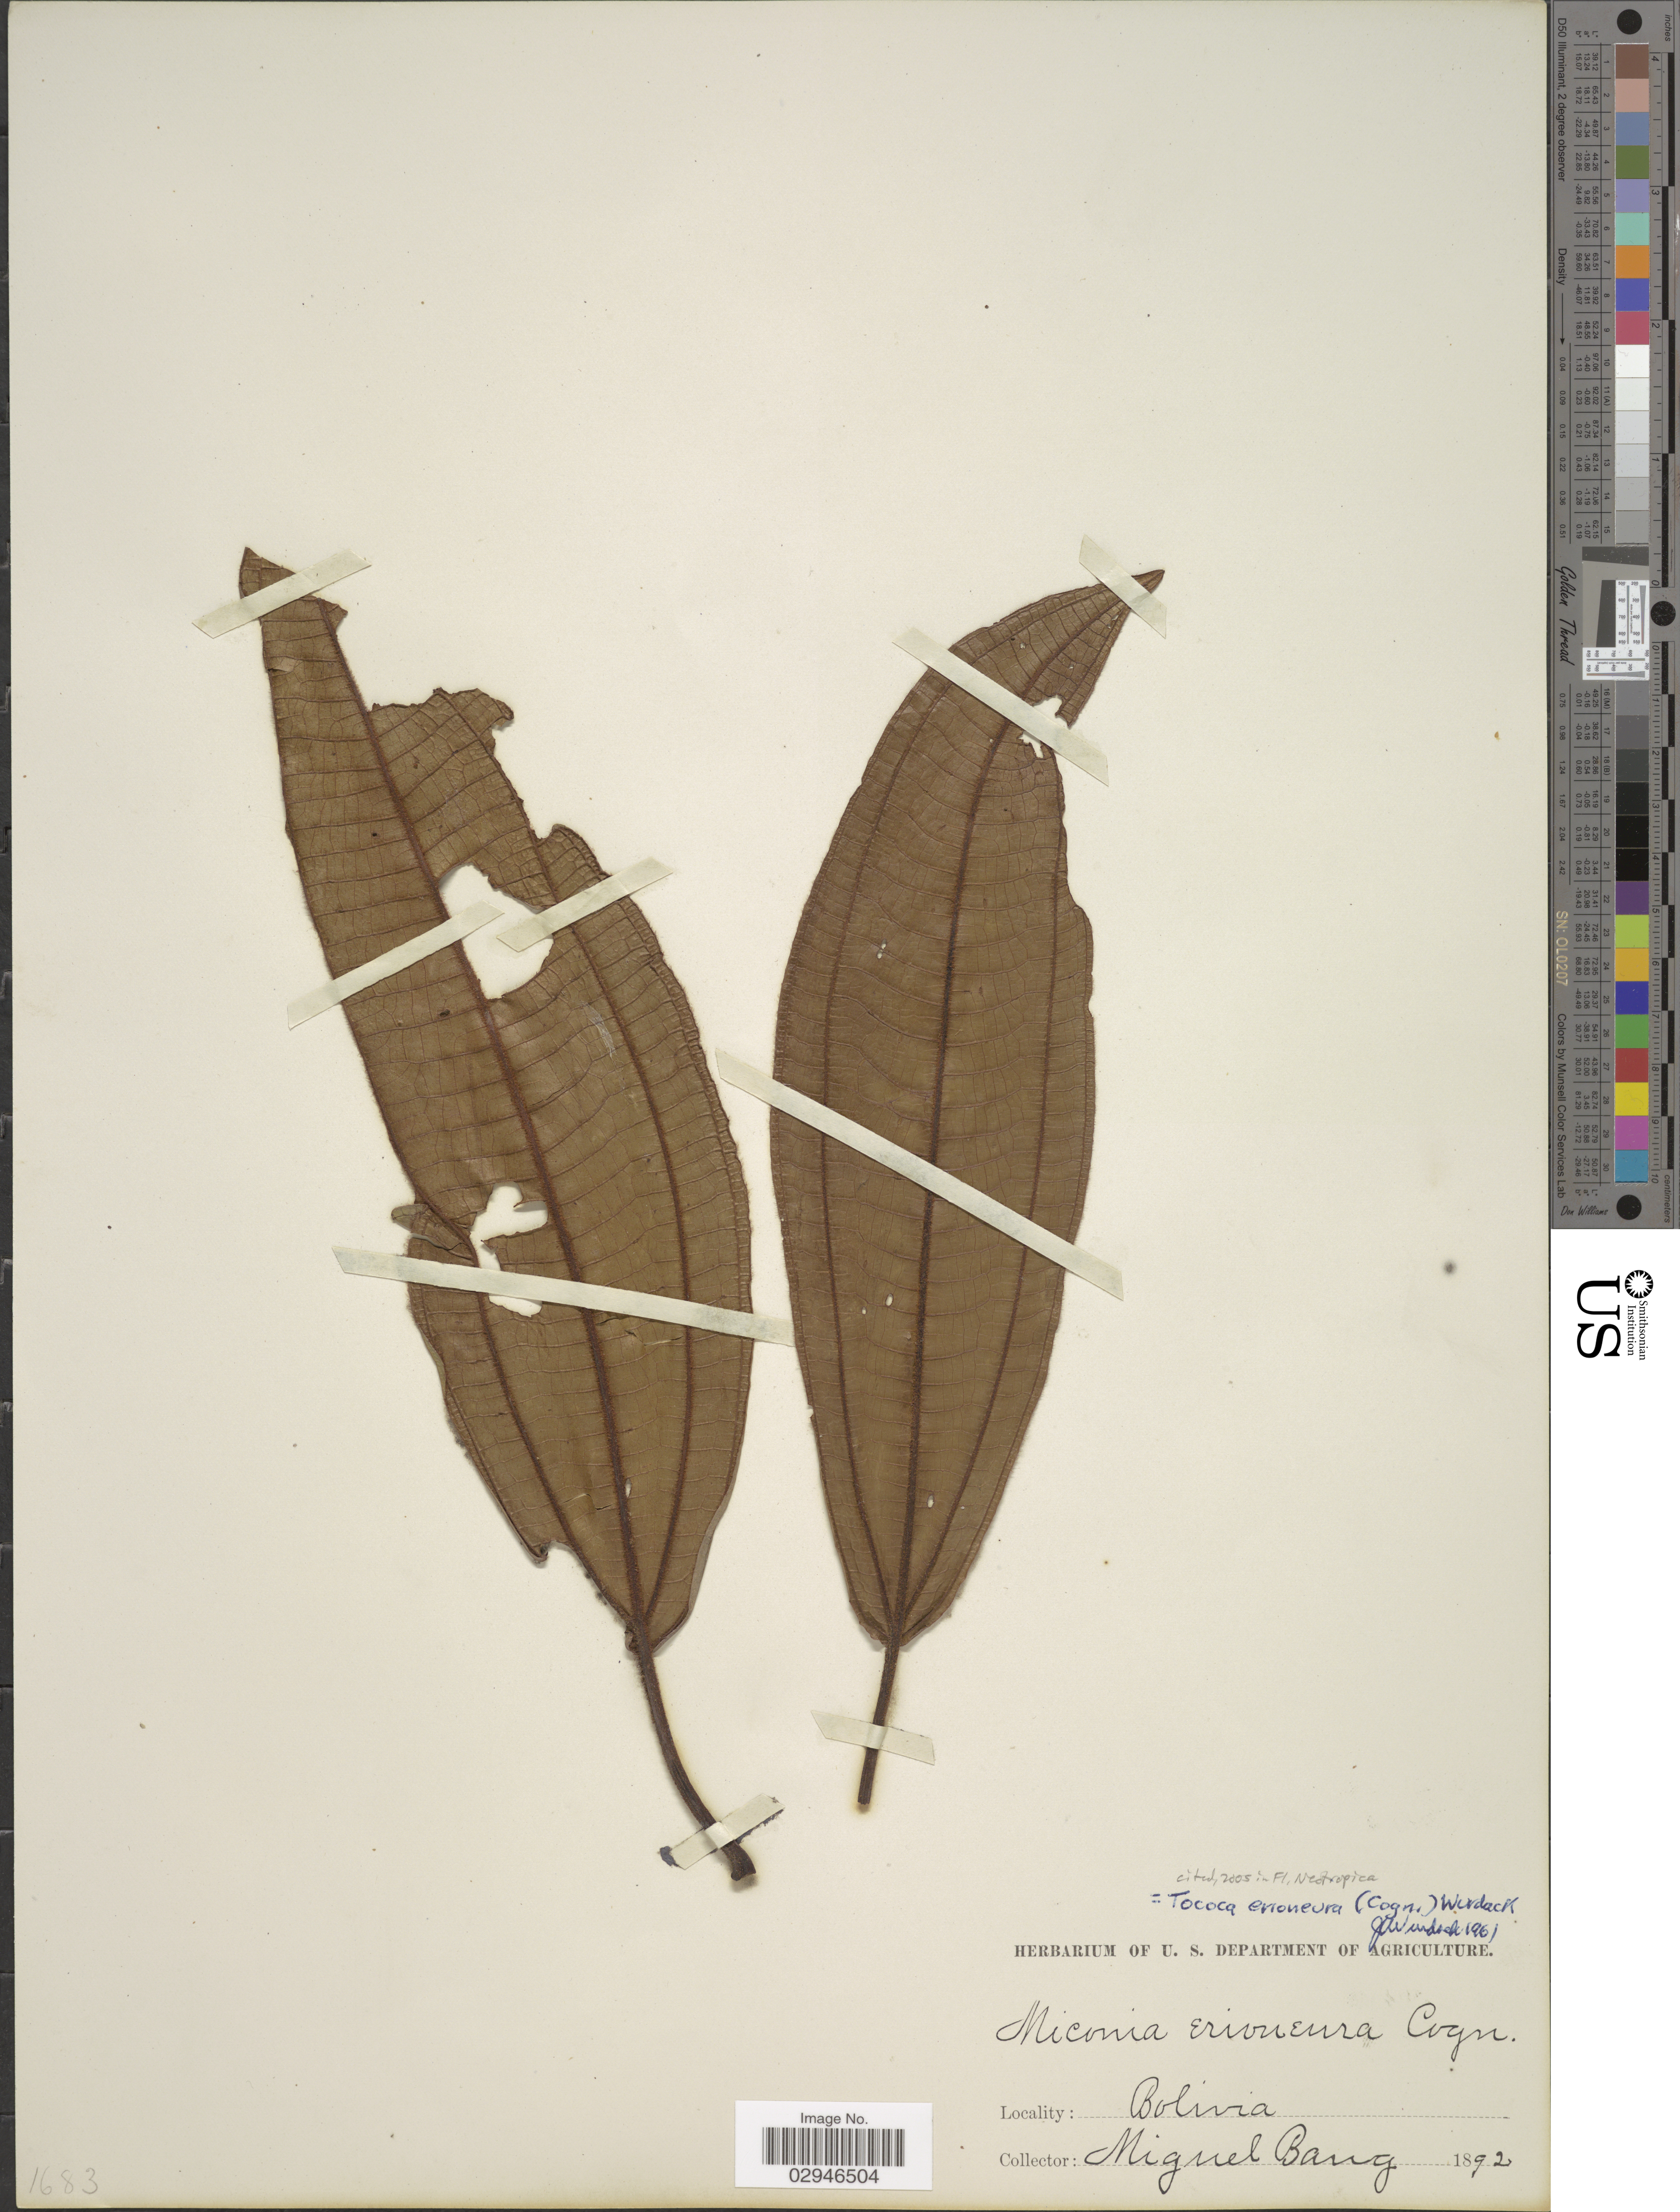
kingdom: Plantae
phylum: Tracheophyta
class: Magnoliopsida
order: Myrtales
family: Melastomataceae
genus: Tococa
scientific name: Tococa erioneura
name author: (Cogn.) Wurdack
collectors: M. Bang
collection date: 1892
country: Bolivia